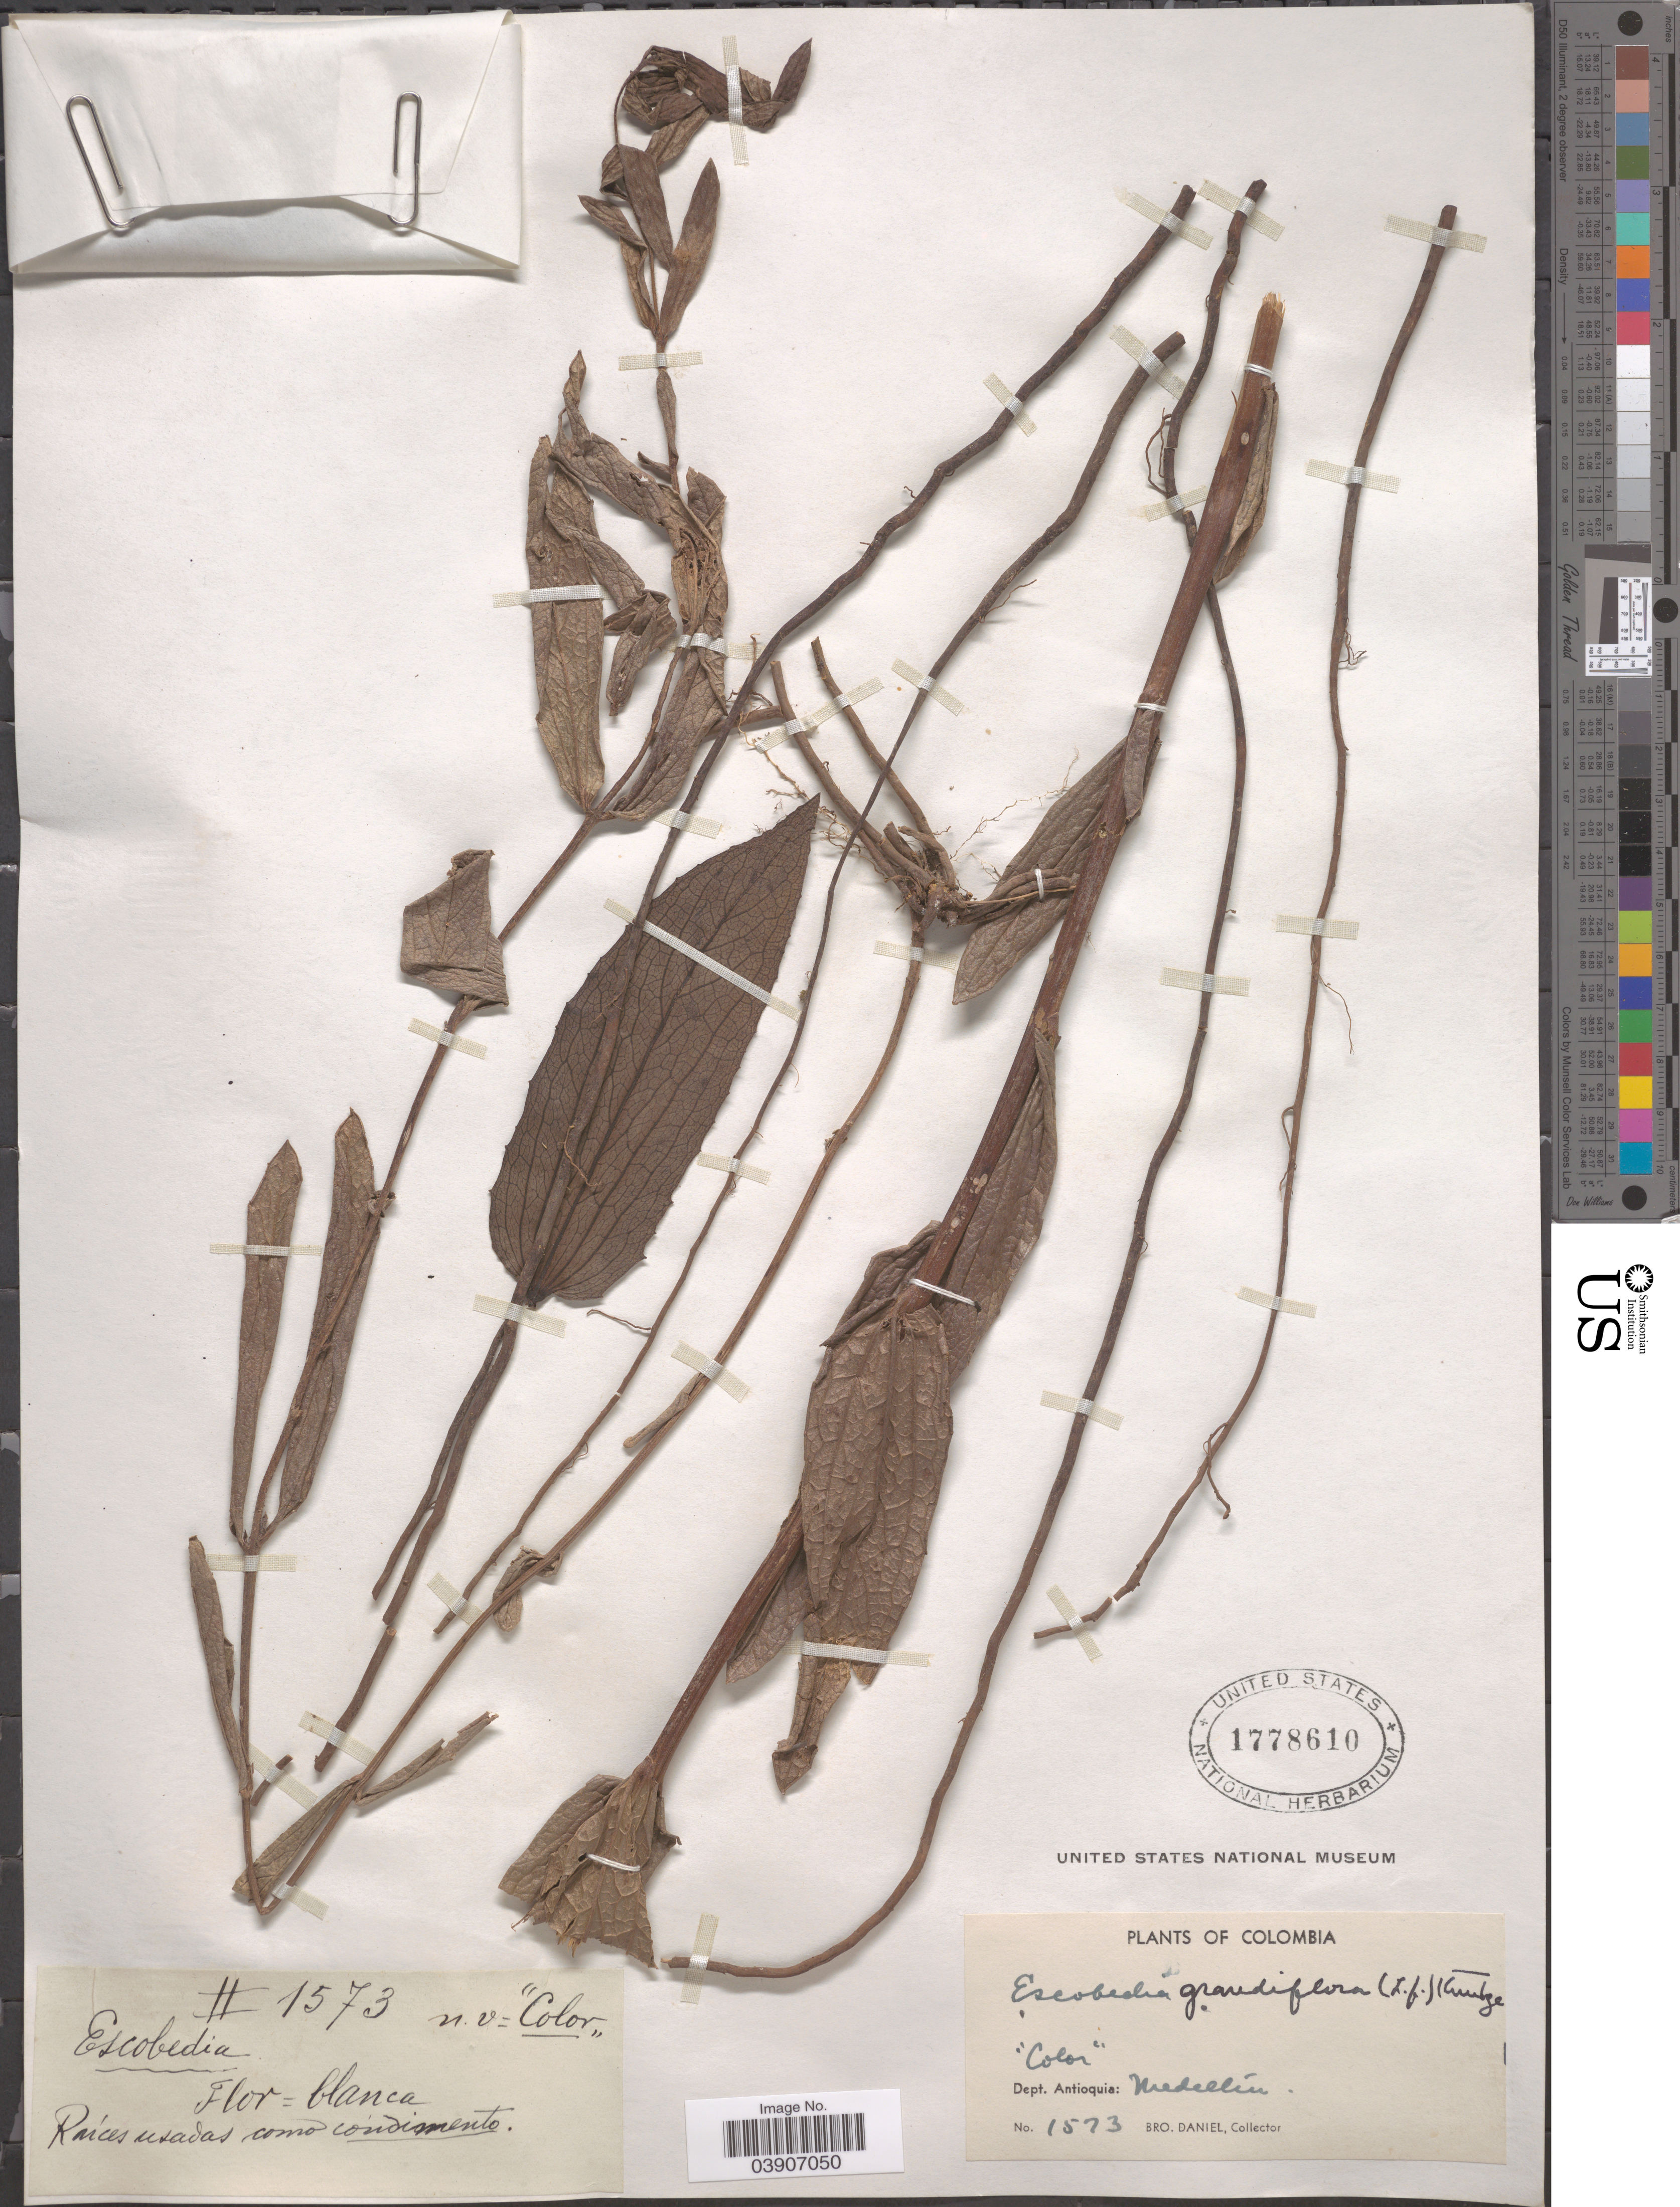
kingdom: Plantae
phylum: Tracheophyta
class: Magnoliopsida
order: Lamiales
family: Orobanchaceae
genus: Escobedia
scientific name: Escobedia grandiflora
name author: (L. f.) Kuntze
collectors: Bro. Daniel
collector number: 1573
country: Colombia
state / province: Antioquia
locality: Dept. Antioquia: Medellín.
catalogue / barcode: US 1778610